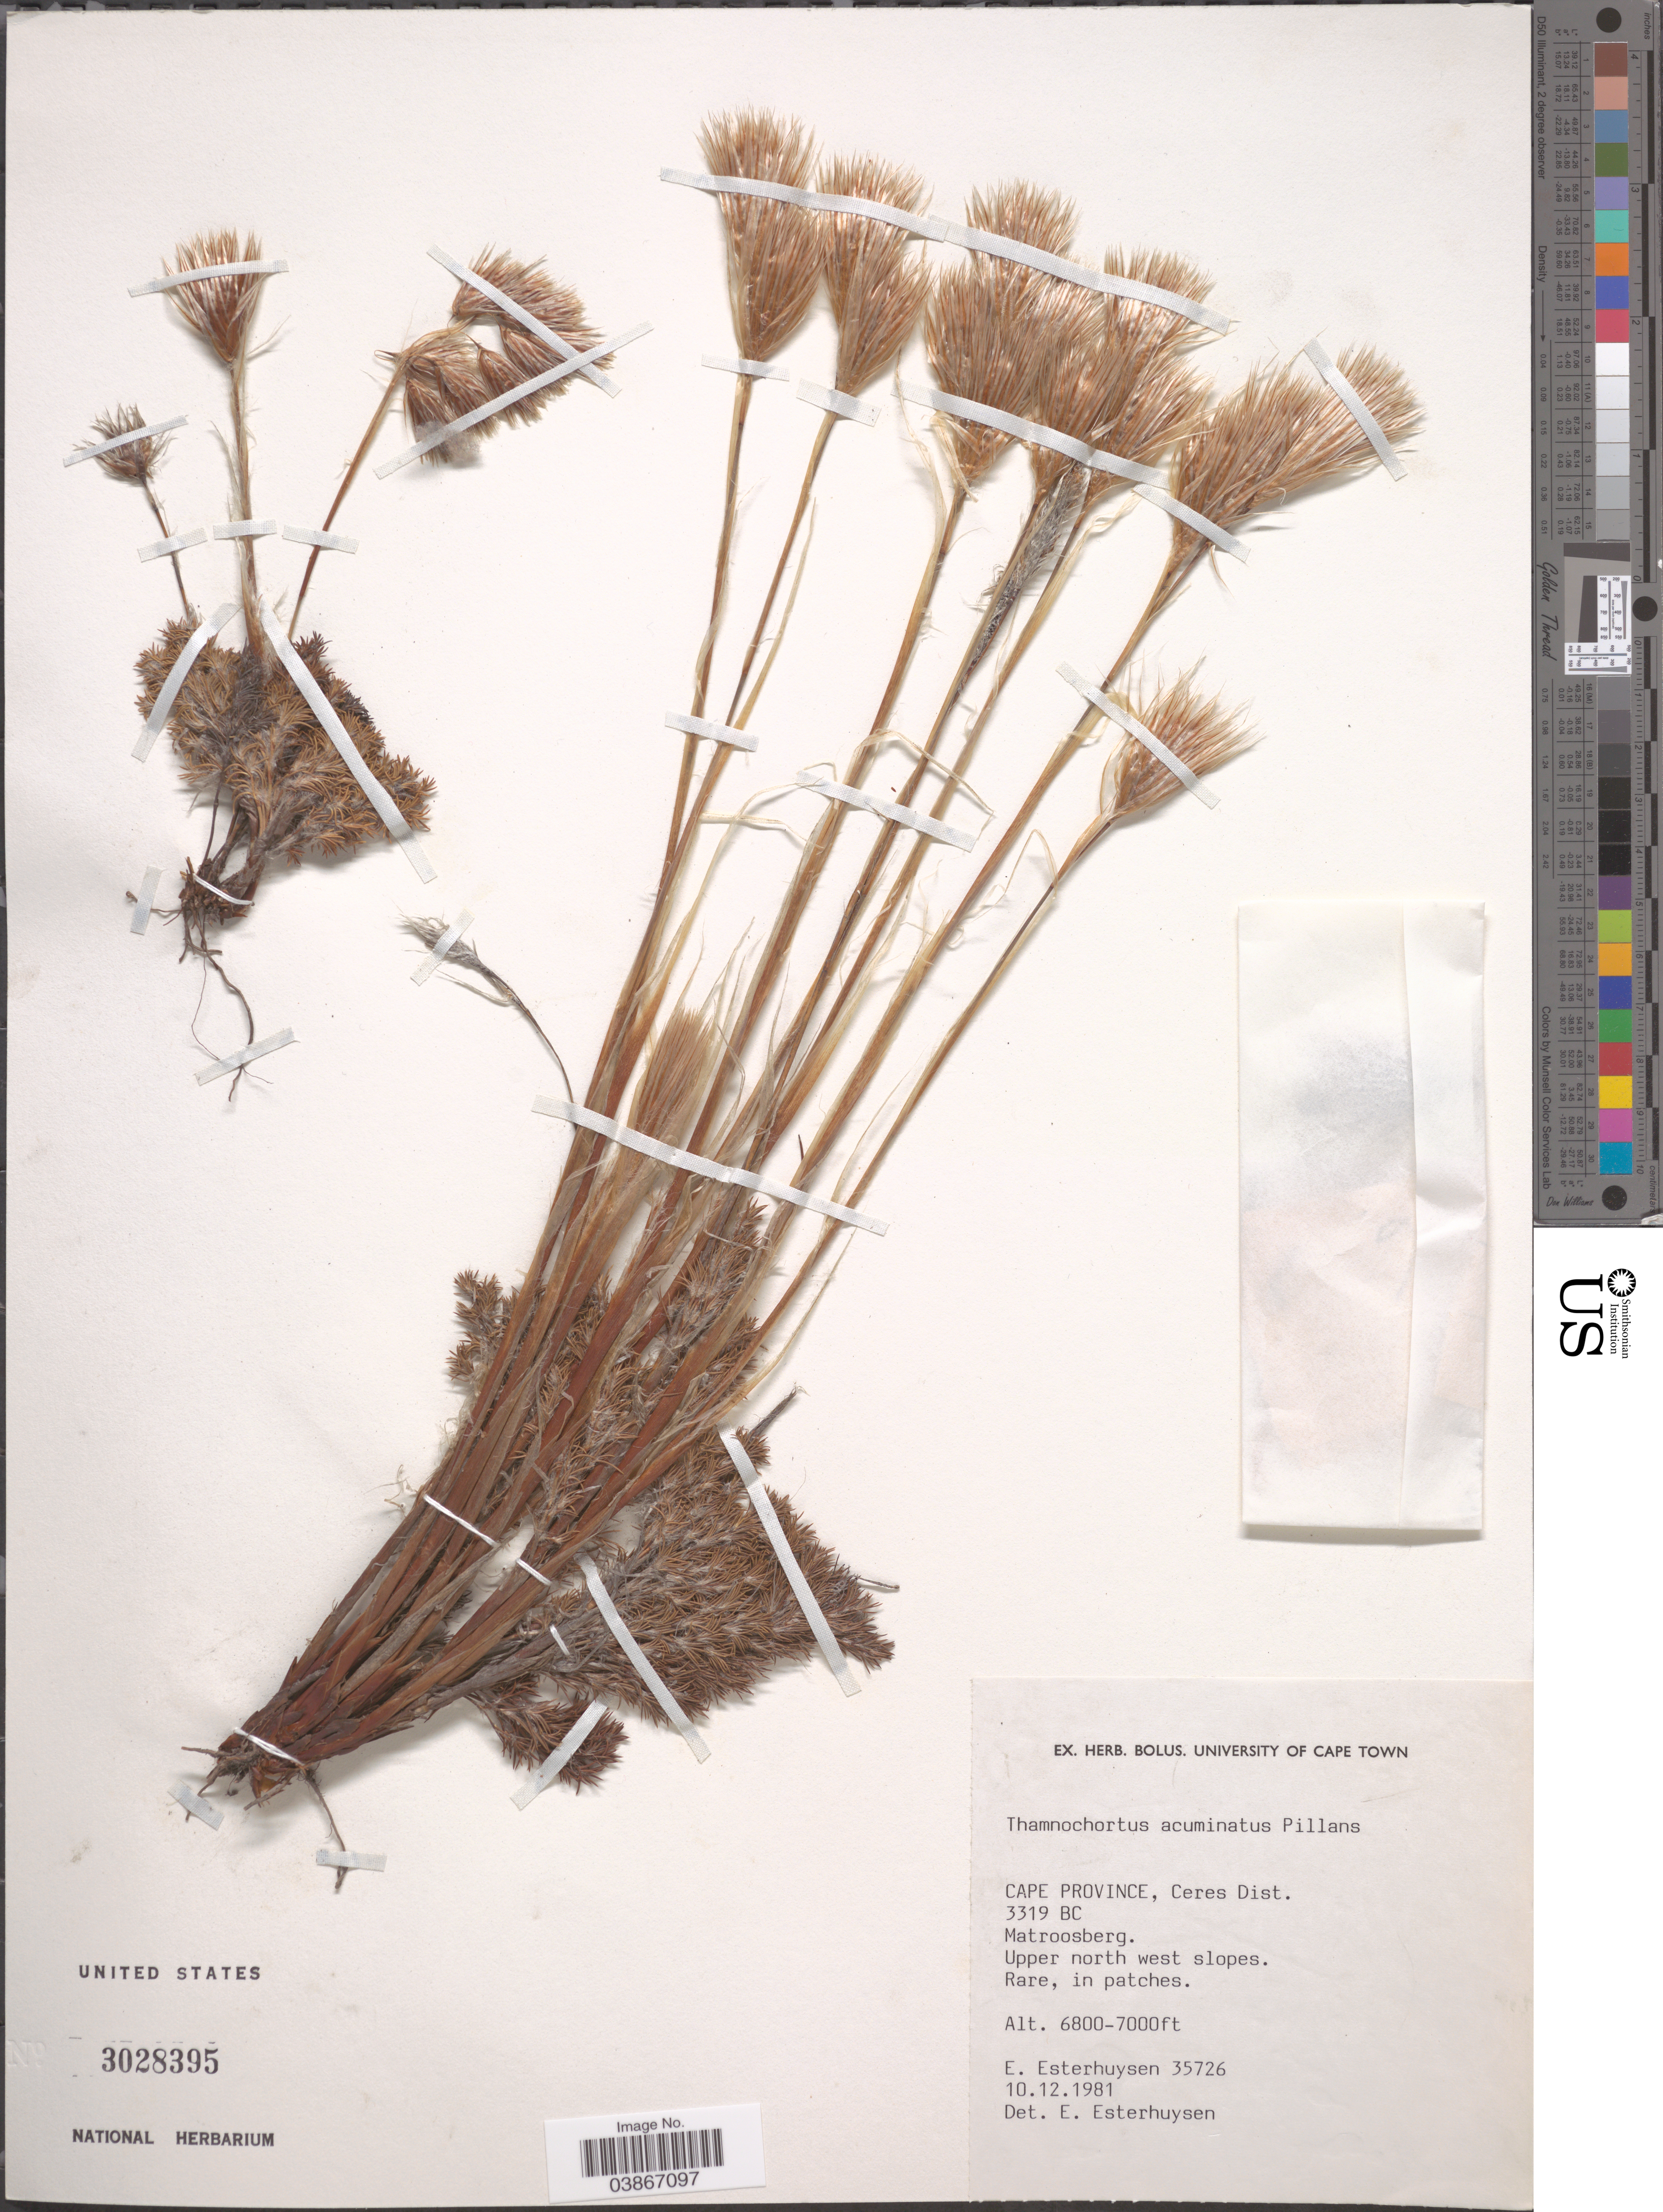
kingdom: Plantae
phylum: Tracheophyta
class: Liliopsida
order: Poales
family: Restionaceae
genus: Thamnochortus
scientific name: Thamnochortus acuminatus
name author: Pillans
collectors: E. E. Esterhuysen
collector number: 35726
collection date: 1981-12-10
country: South Africa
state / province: Western Cape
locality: Ceres Dist. Matroosberg.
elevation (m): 2073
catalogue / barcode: US 3028395